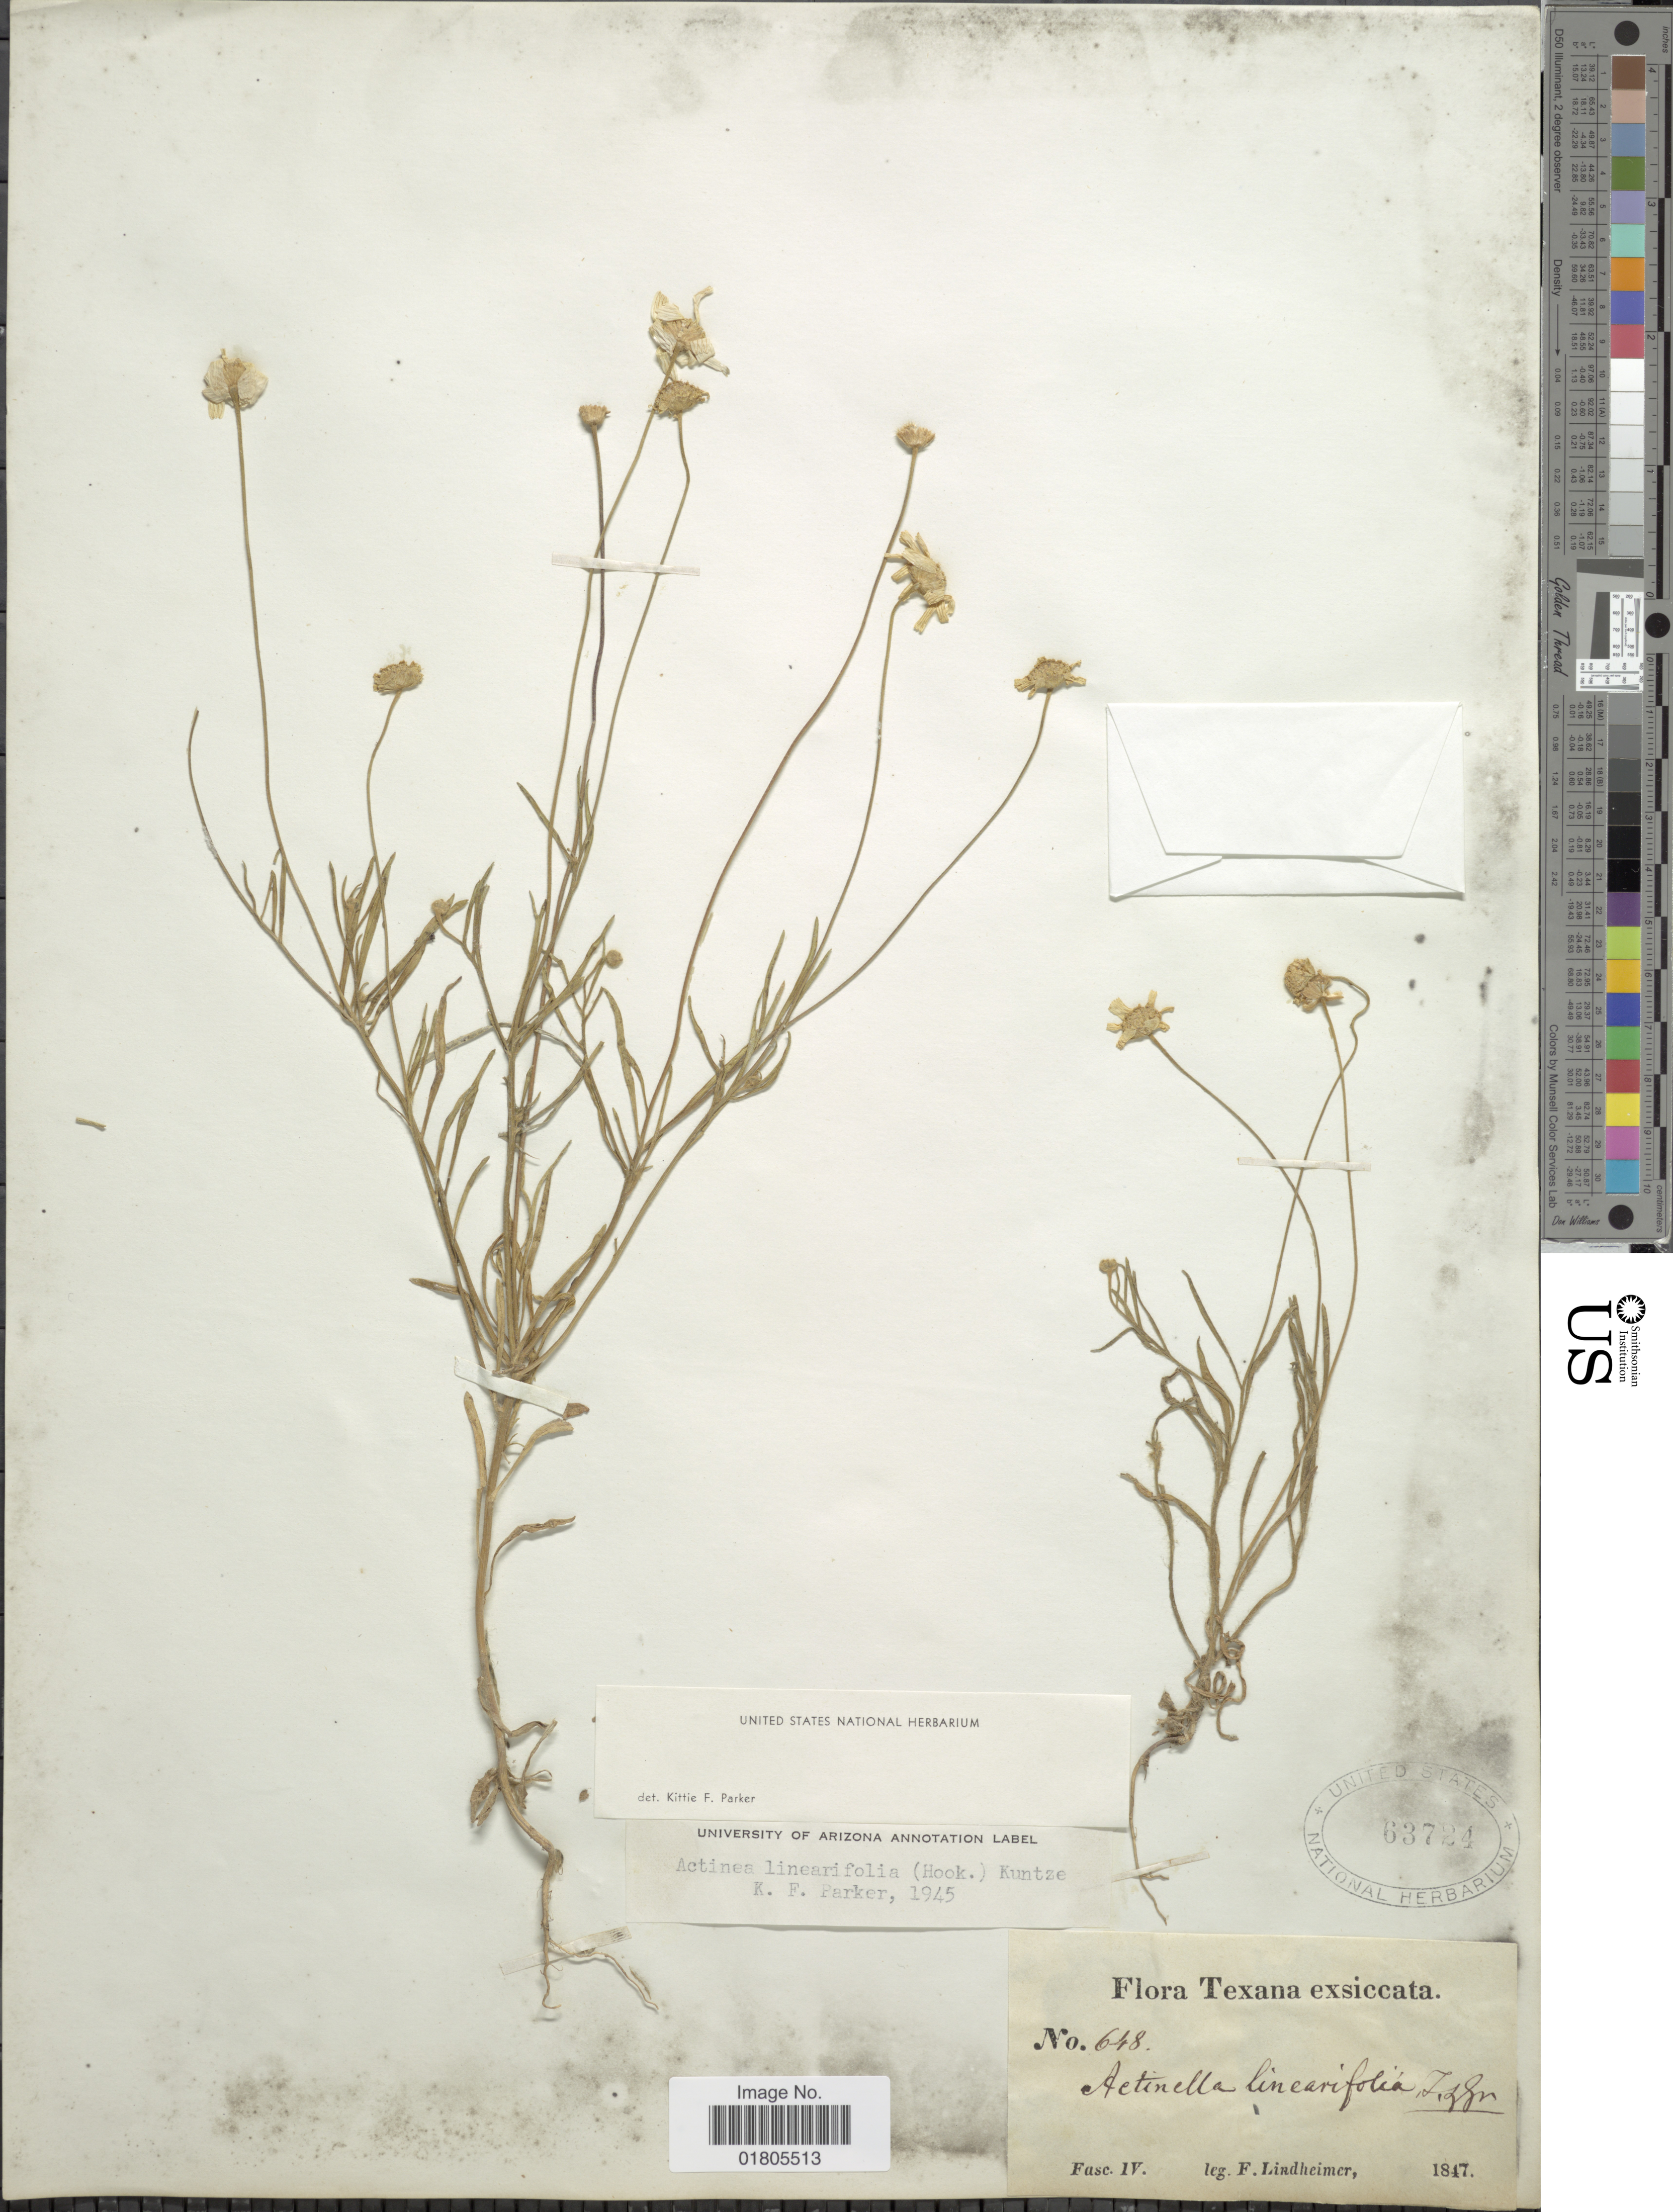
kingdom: Plantae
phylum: Tracheophyta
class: Magnoliopsida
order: Asterales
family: Asteraceae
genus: Actinea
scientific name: Actinea linearifolia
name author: (Hook.) Kuntze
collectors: F. Lindheimer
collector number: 648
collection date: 1847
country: United States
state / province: Texas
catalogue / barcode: US 63724